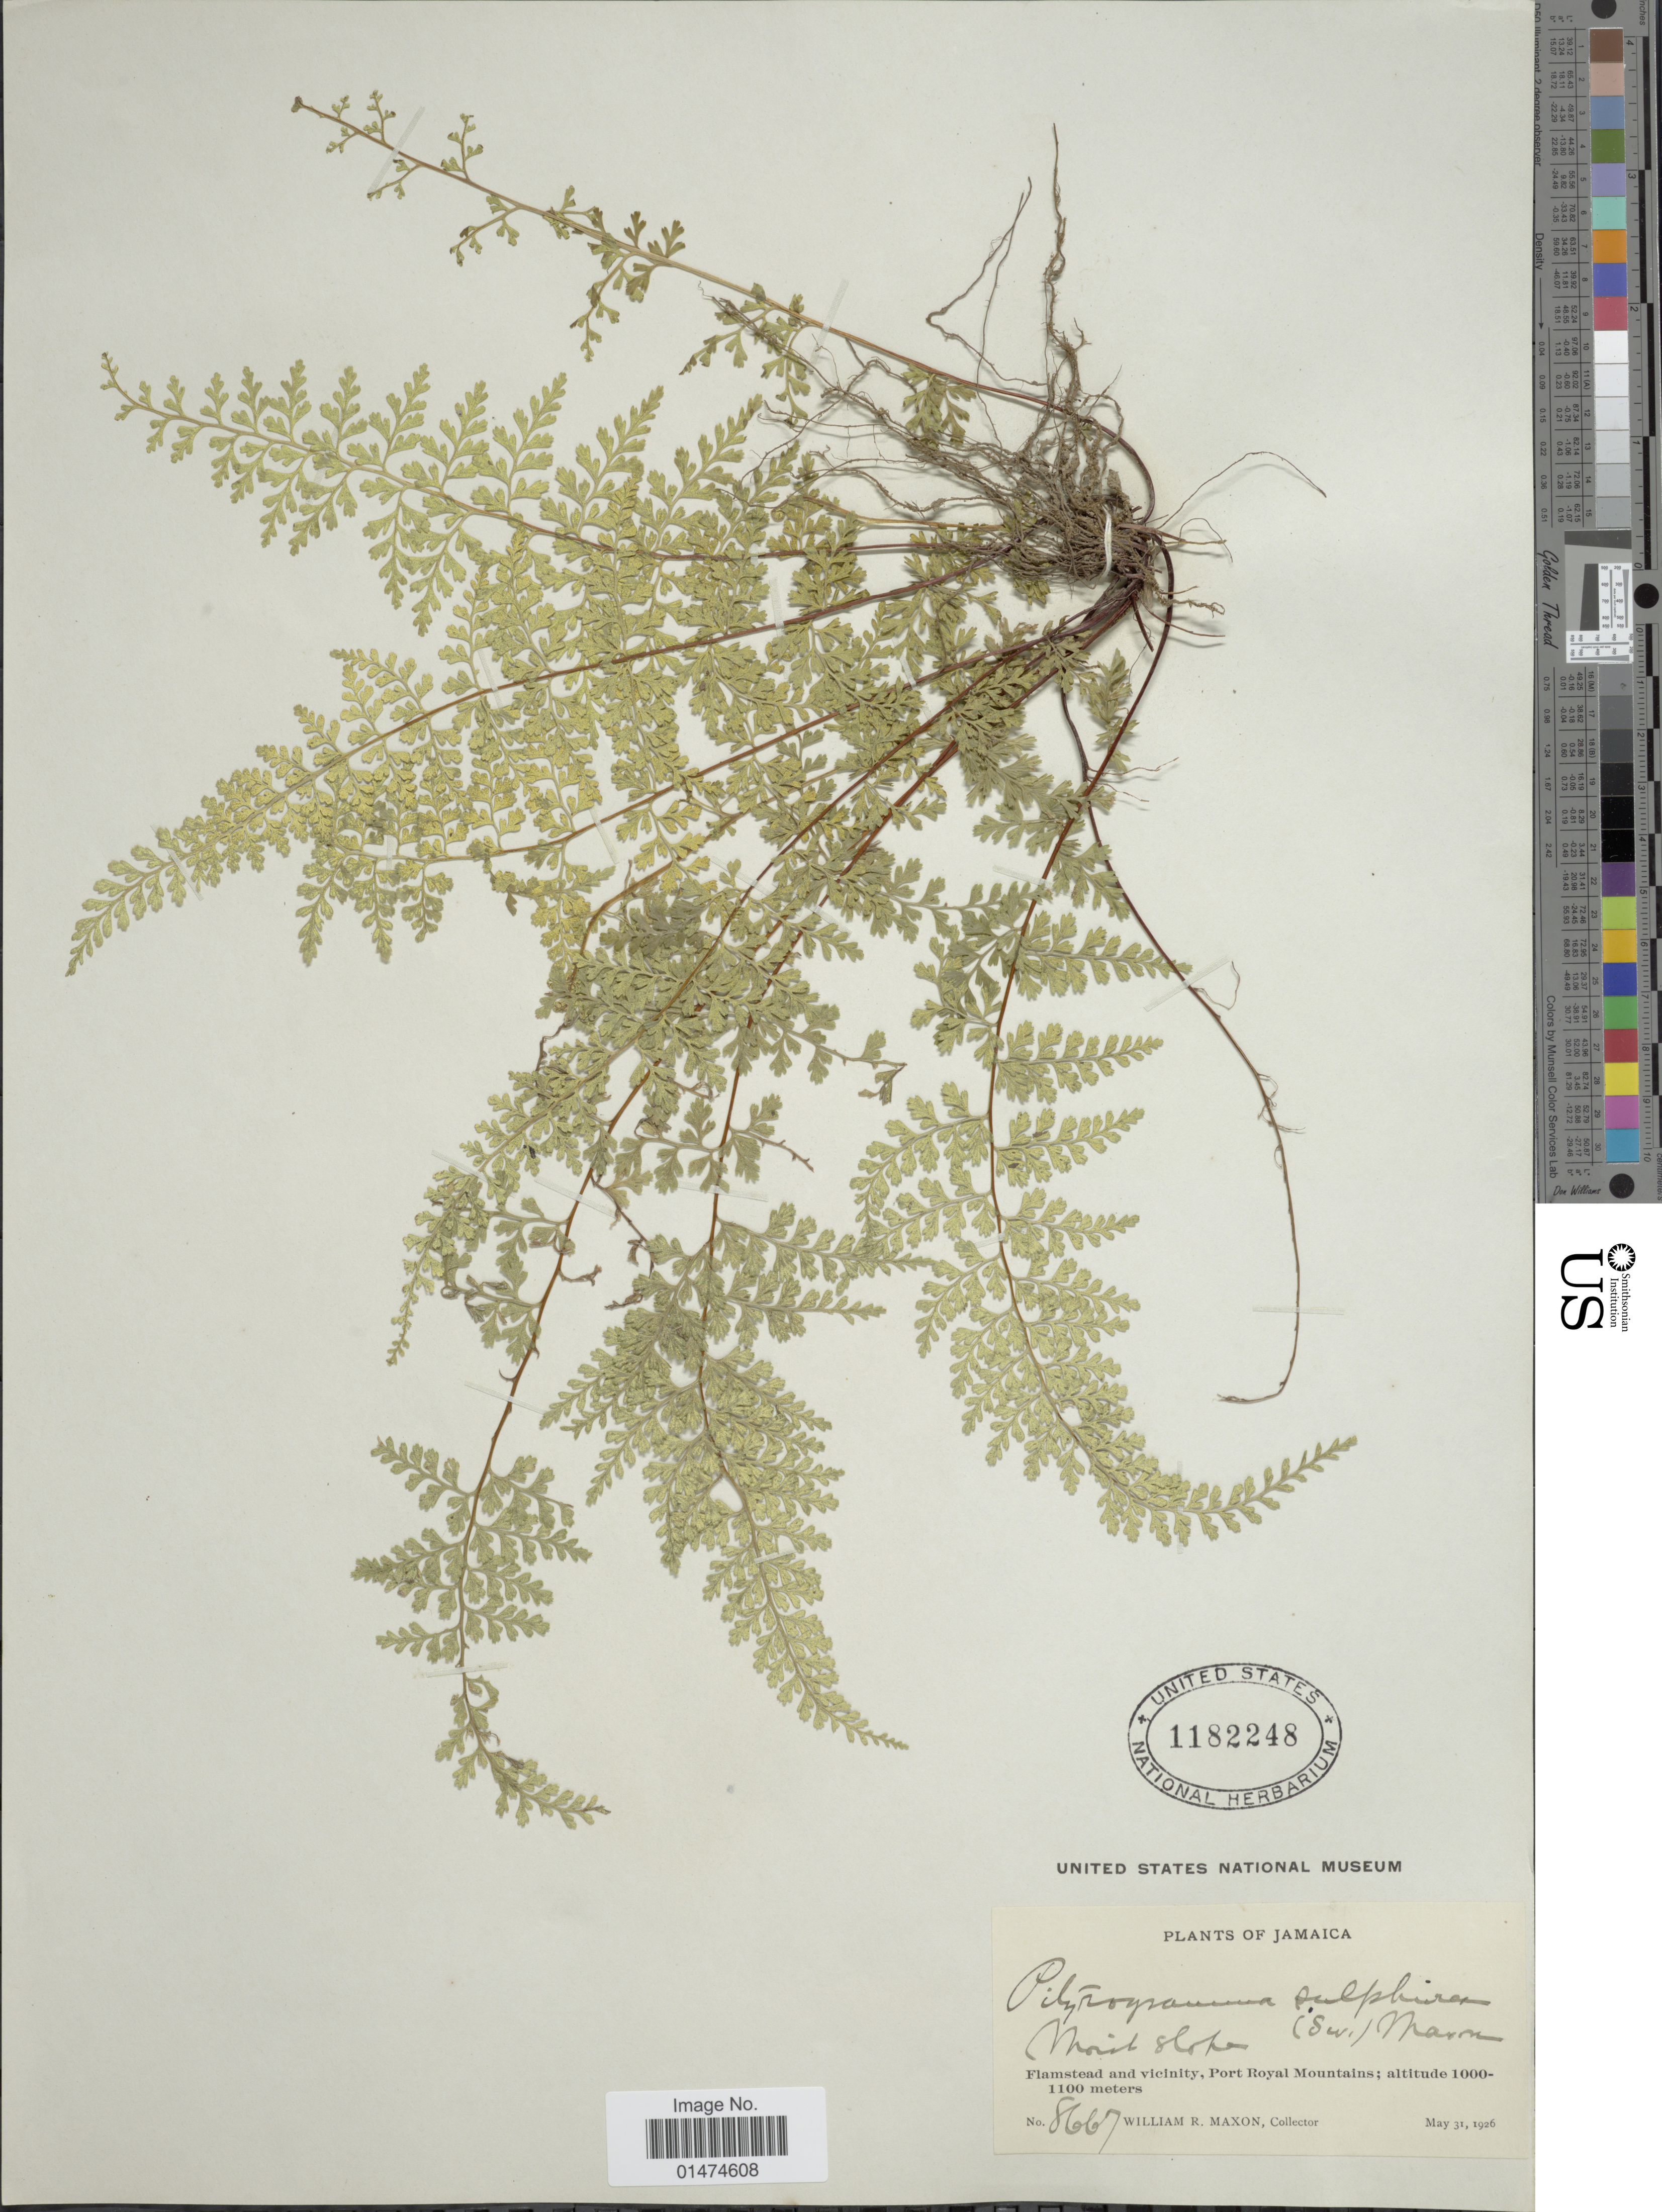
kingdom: Plantae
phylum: Tracheophyta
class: Polypodiopsida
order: Polypodiales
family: Pteridaceae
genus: Pityrogramma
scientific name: Pityrogramma sulphurea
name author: (Sw.) Maxon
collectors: W. R. Maxon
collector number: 8667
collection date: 1926-05-31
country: Jamaica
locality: Jamaica, Flamstead and vicinity, Port Royal Mountains.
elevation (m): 1000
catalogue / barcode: US 1182248